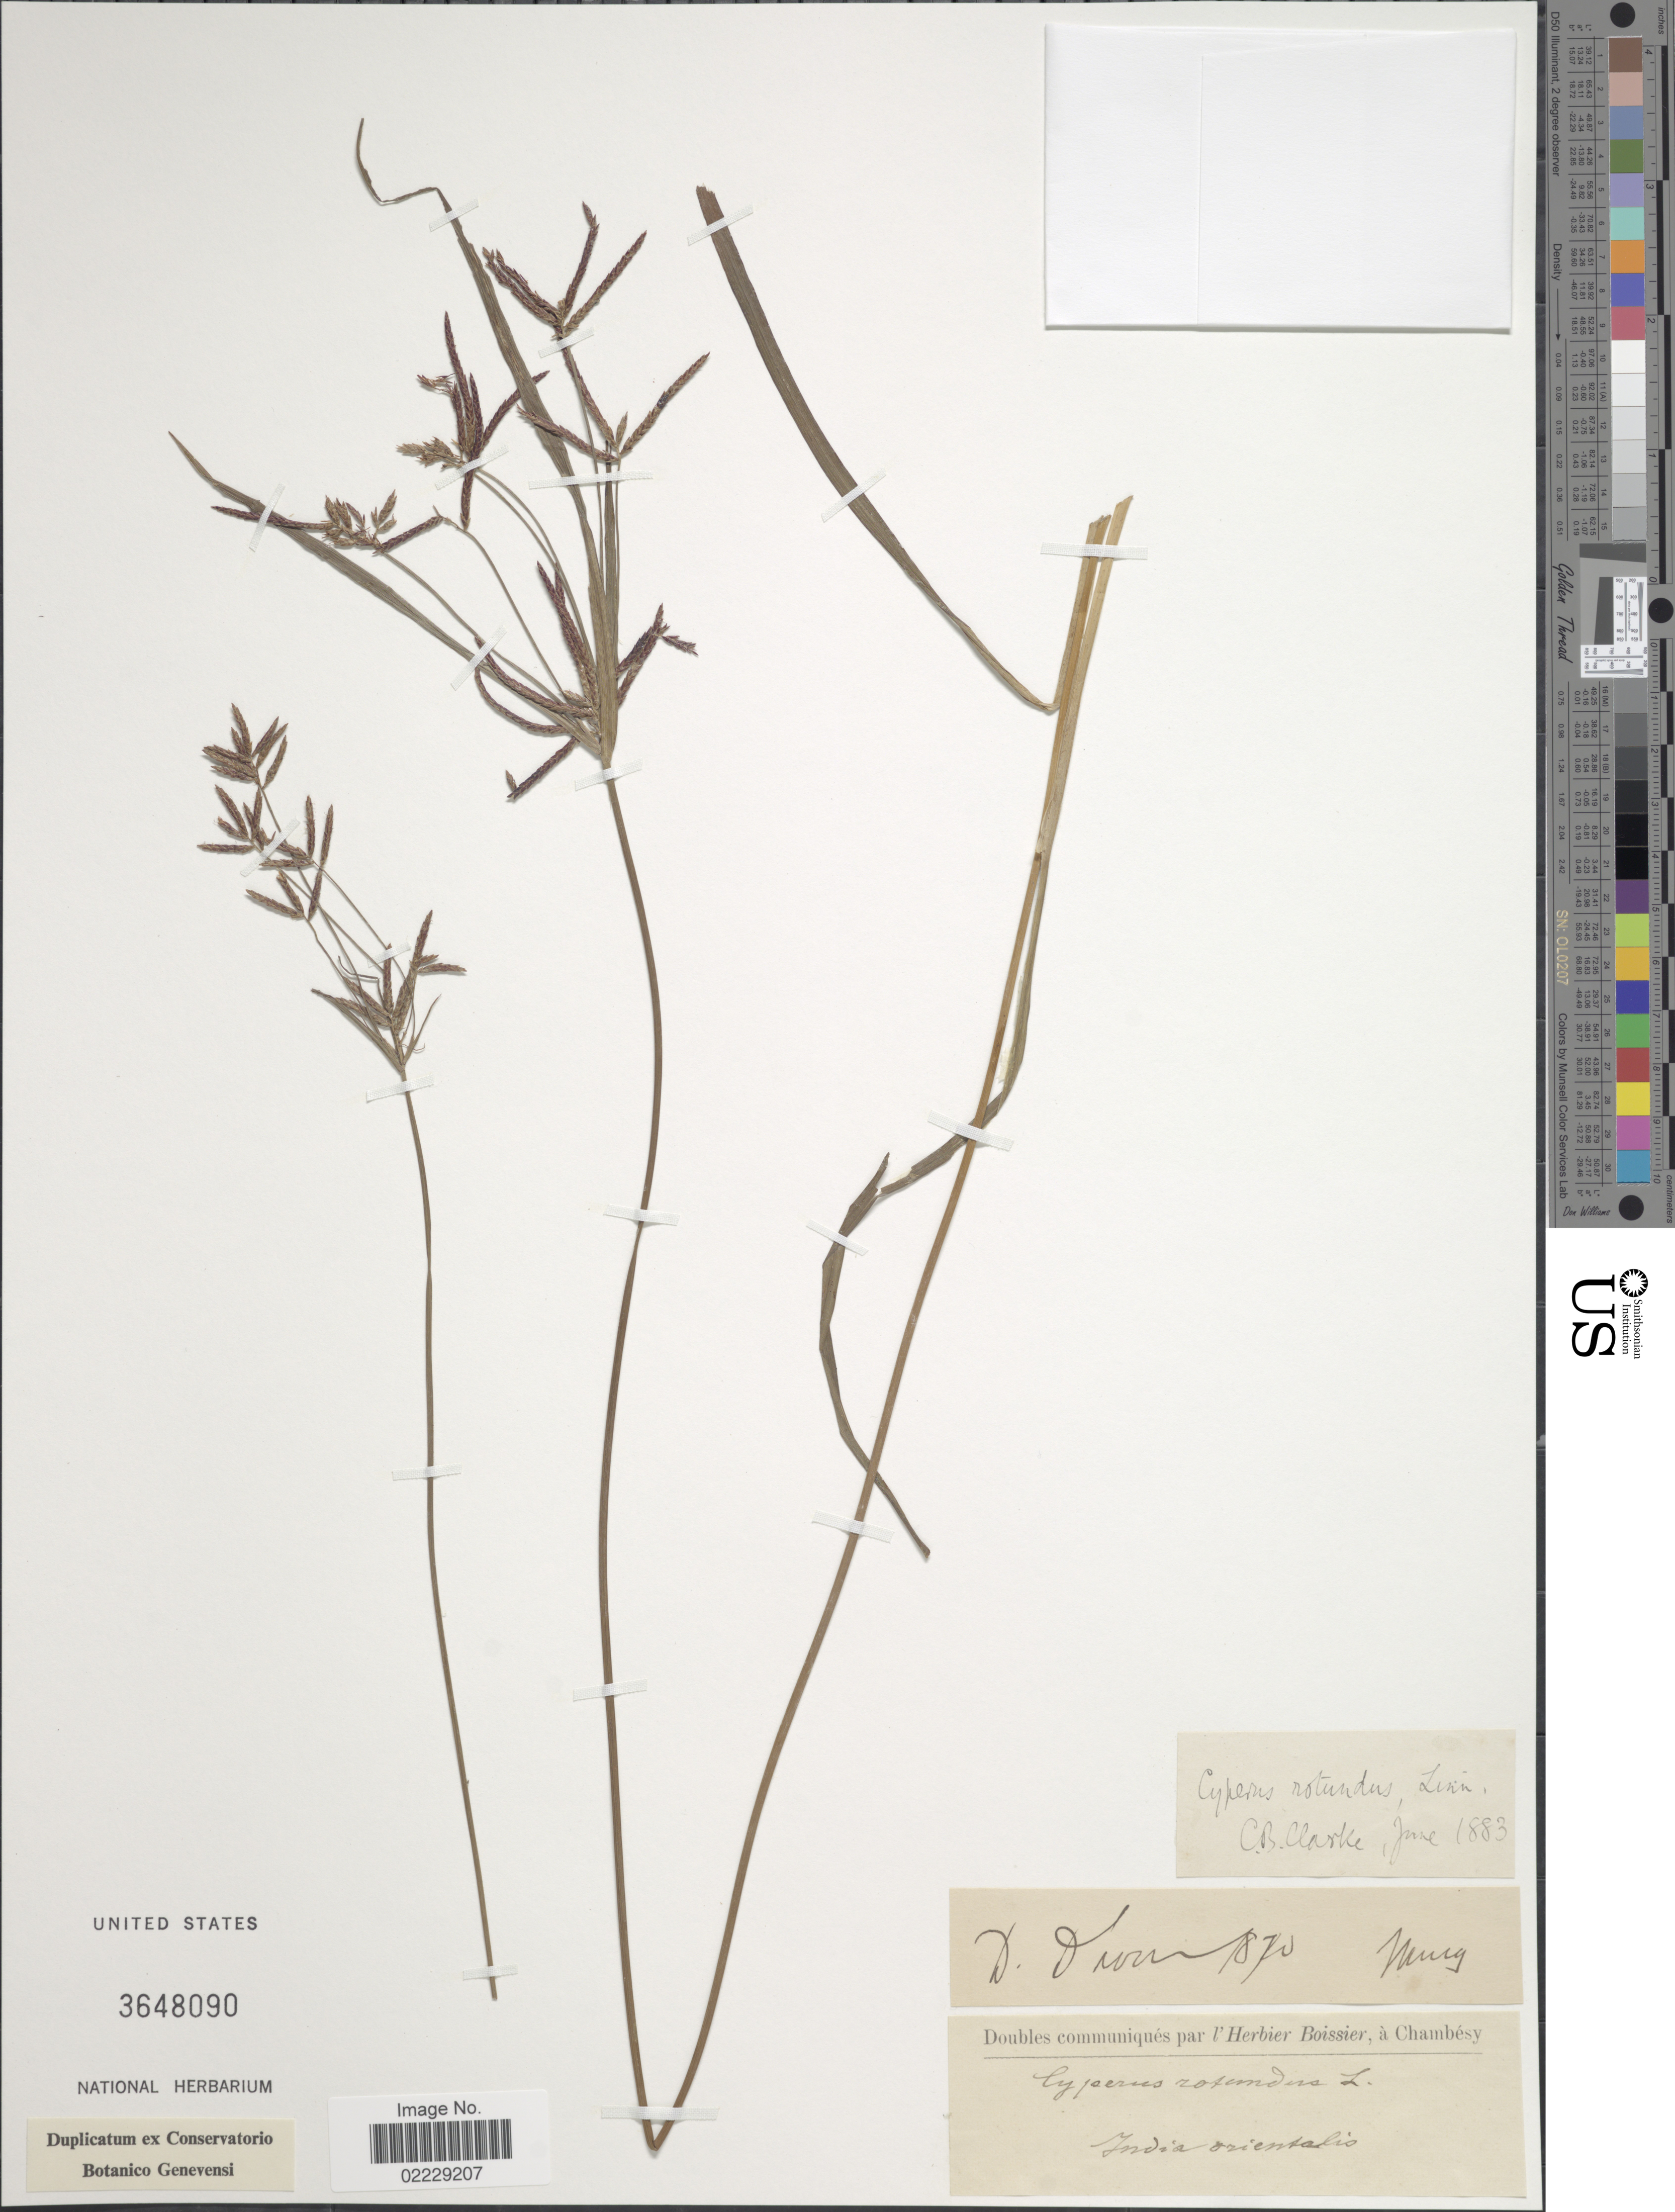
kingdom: Plantae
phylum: Tracheophyta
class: Liliopsida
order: Poales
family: Cyperaceae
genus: Cyperus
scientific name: Cyperus rotundus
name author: L.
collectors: C. B. Clarke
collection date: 1883-06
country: India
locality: India orientalis.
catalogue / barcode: US 3648090